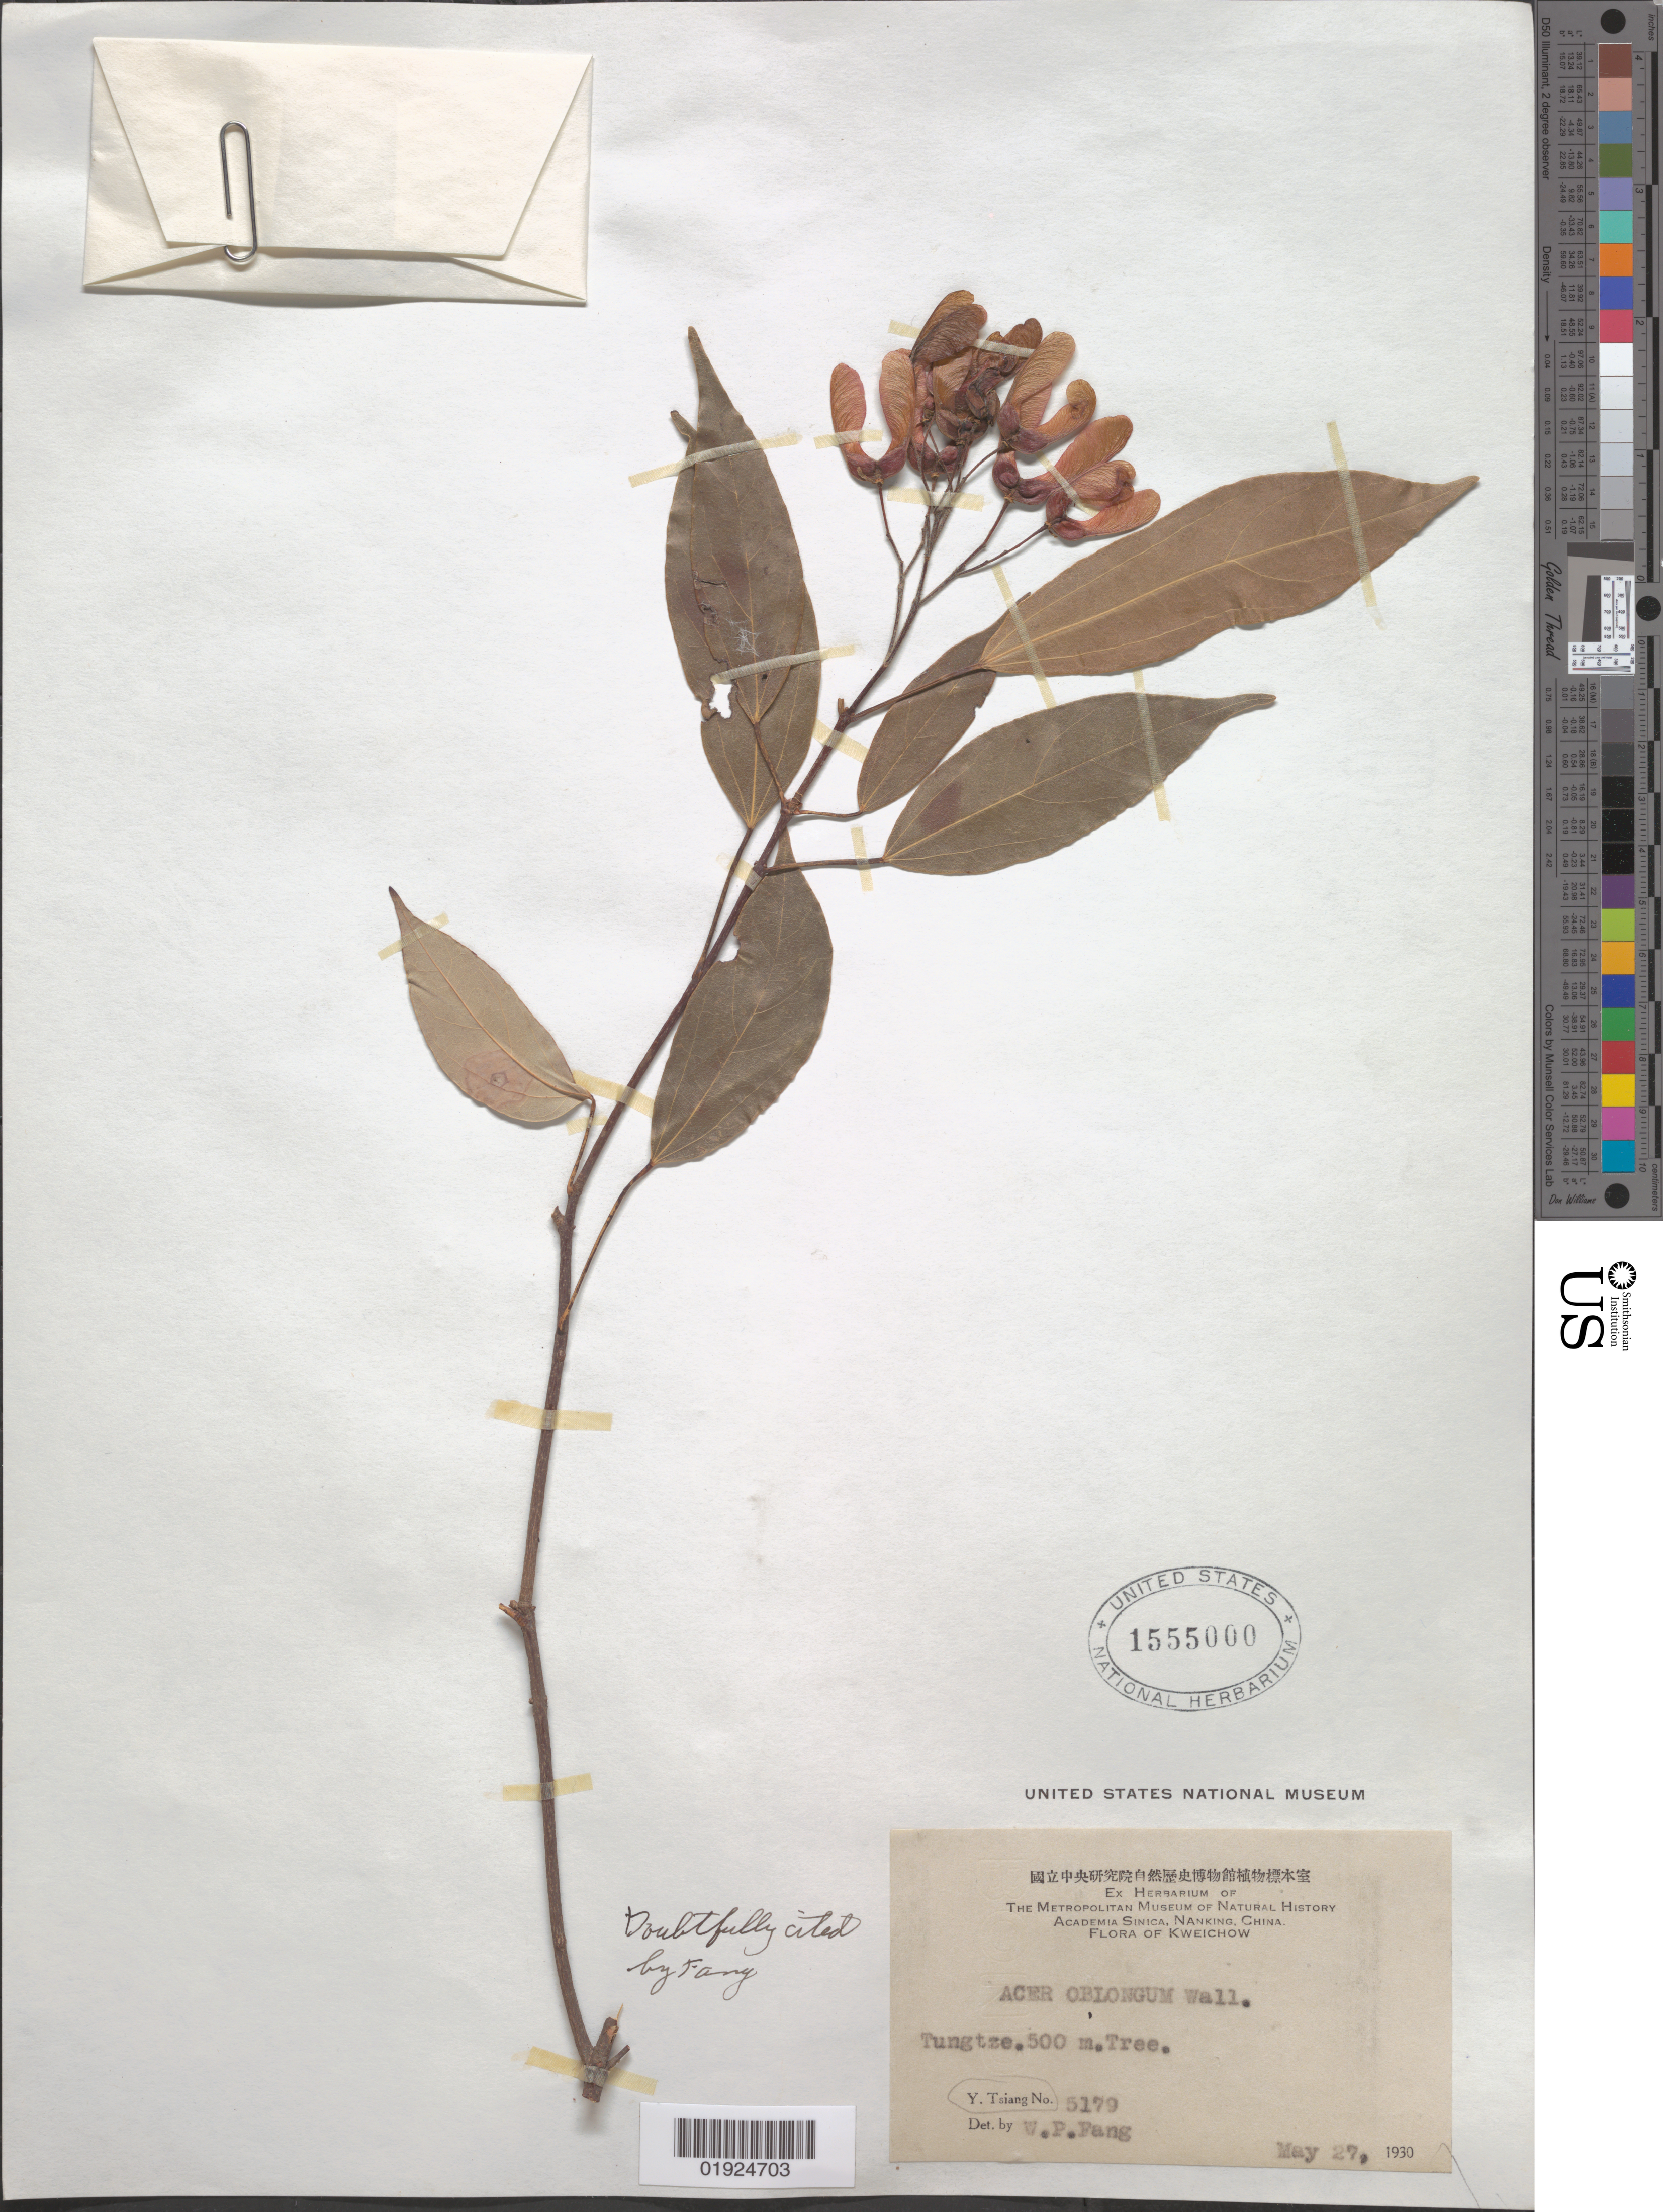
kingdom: Plantae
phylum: Tracheophyta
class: Magnoliopsida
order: Sapindales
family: Sapindaceae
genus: Acer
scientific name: Acer oblongum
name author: Wall. ex DC.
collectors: Y. Tsiang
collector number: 5179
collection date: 1930-05-27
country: China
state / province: Guizhou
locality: Kweichow [Guizhou], Tungtze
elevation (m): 500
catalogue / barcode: US 1555000